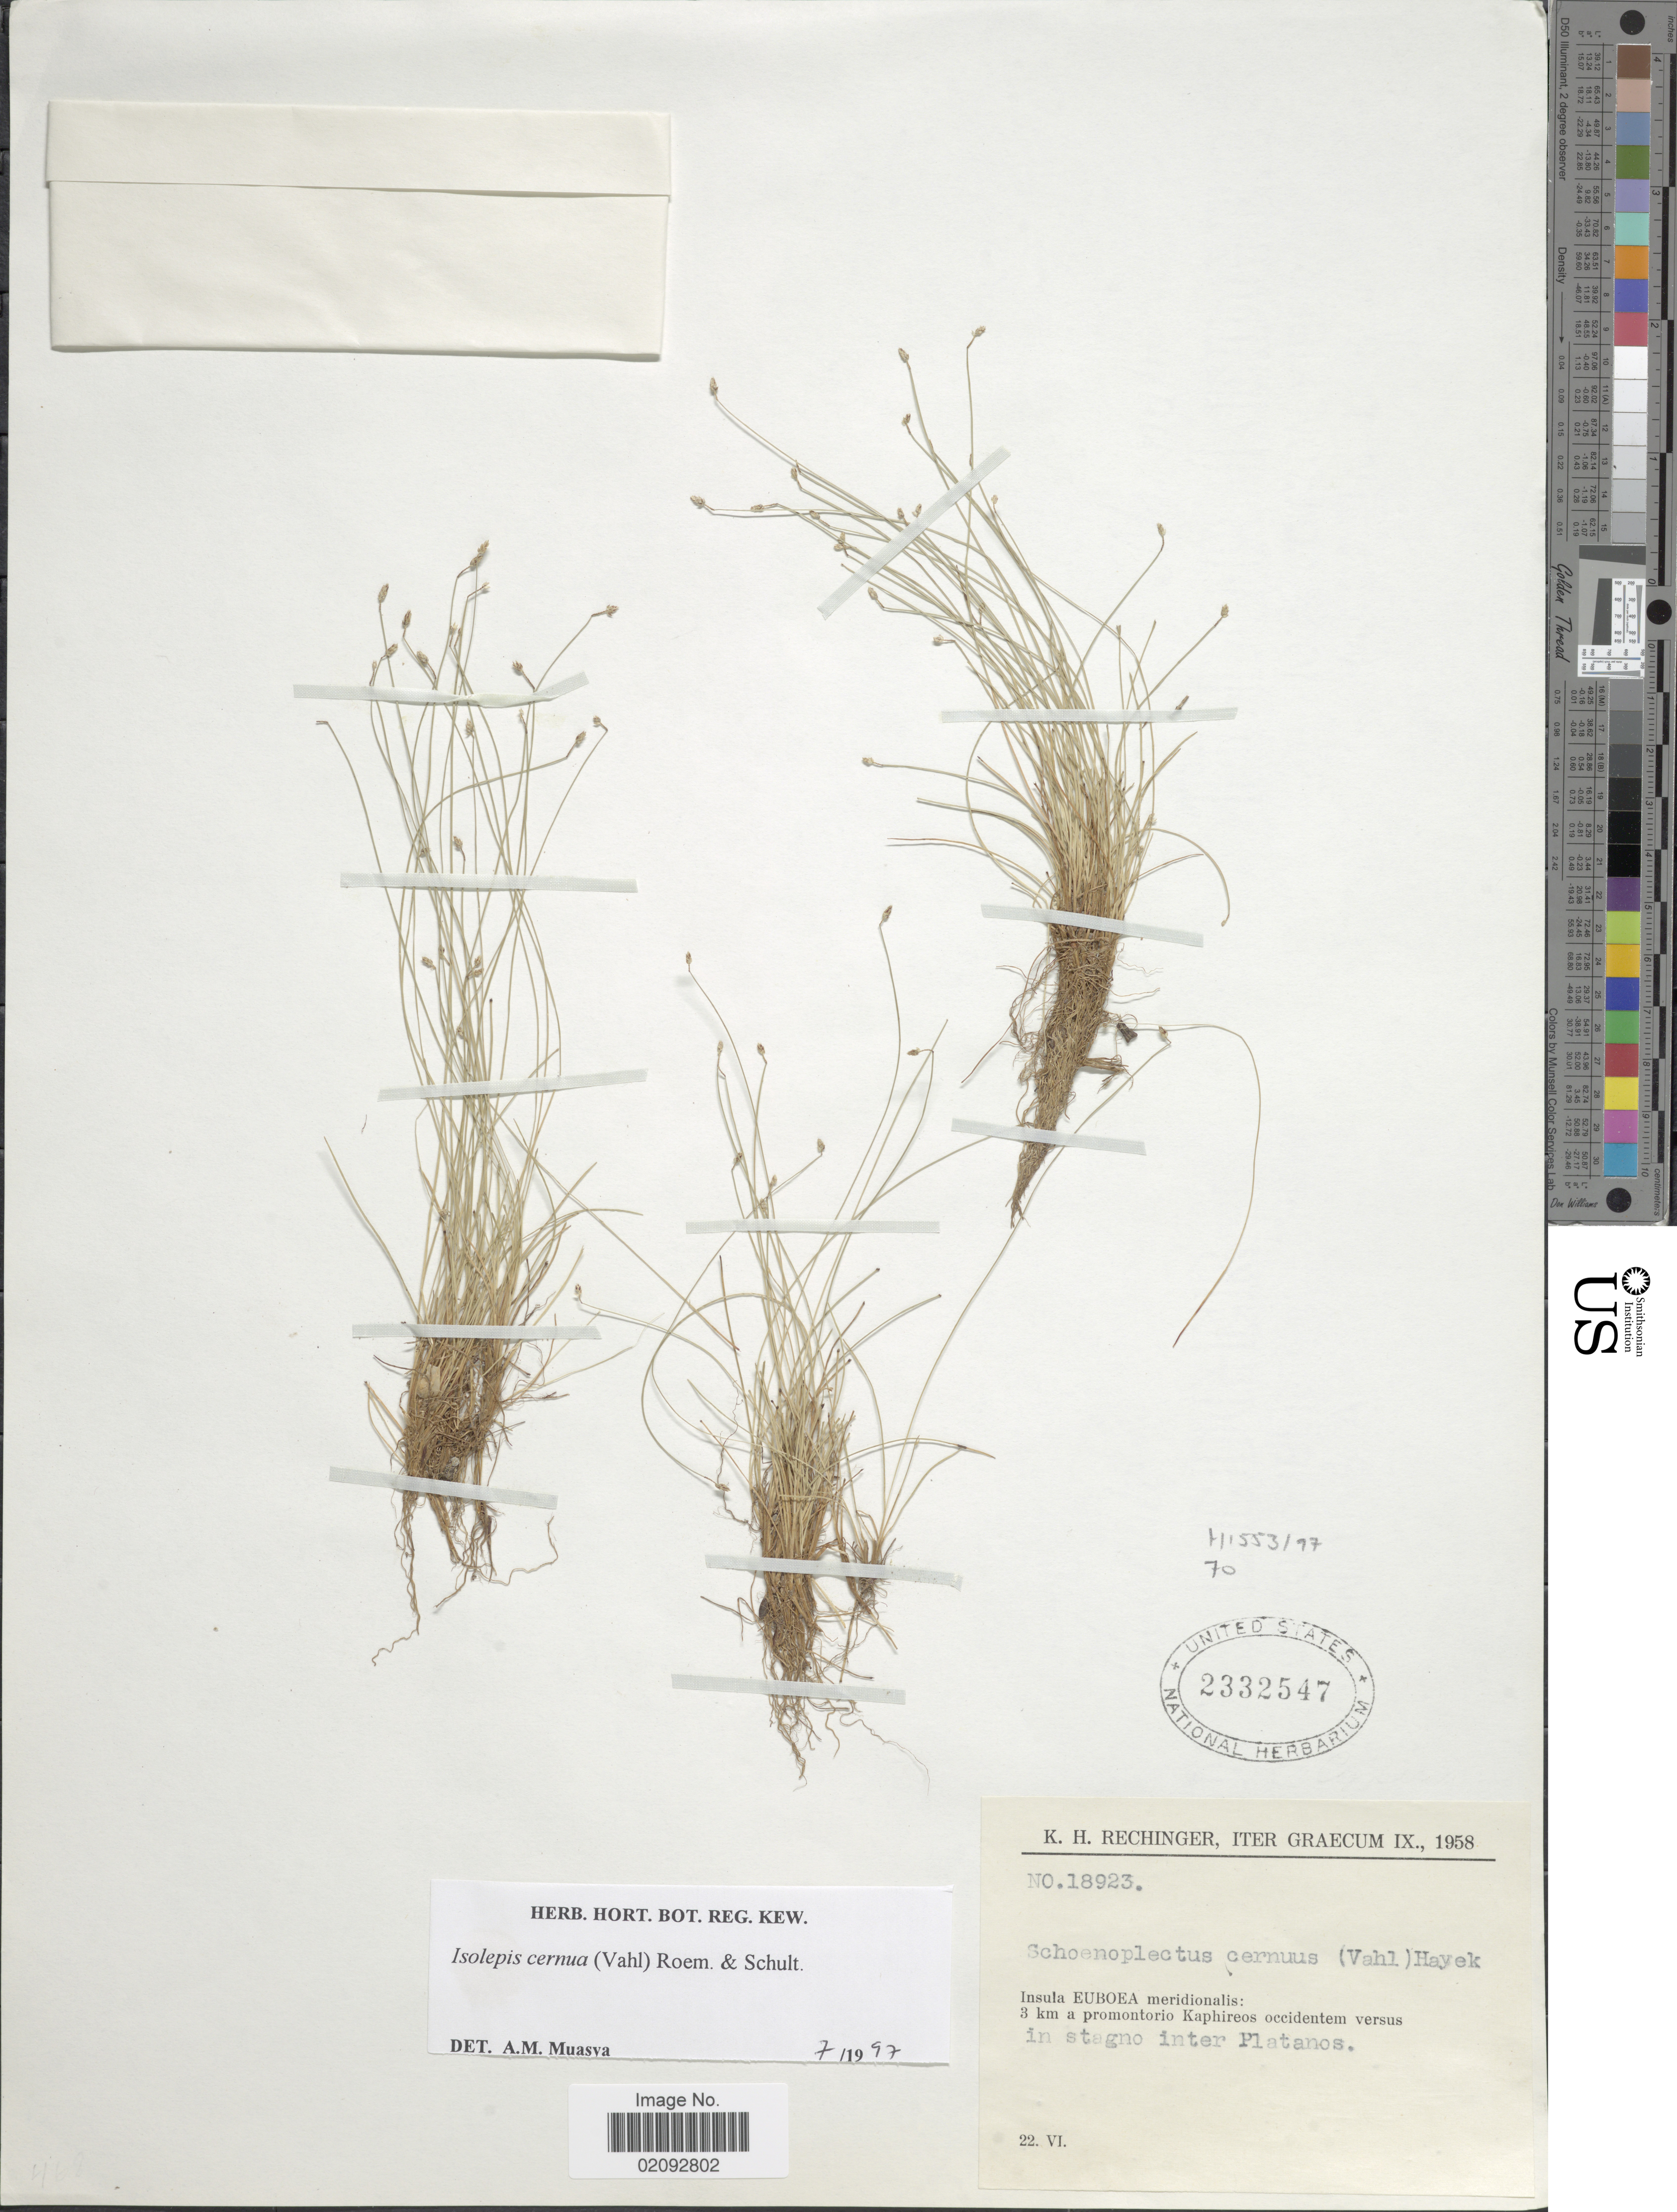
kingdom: Plantae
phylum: Tracheophyta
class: Liliopsida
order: Poales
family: Cyperaceae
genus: Isolepis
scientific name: Isolepis cernua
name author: (Vahl) Roem. & Schult.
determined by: Muasya, A. M.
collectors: K. H. Rechinger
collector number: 18923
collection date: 1958-06-22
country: Greece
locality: Insula Euboea meridionalis: 3 km a promontorio Kaphireos occidentum versus in stagno inter Platanos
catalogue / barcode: US 2332547